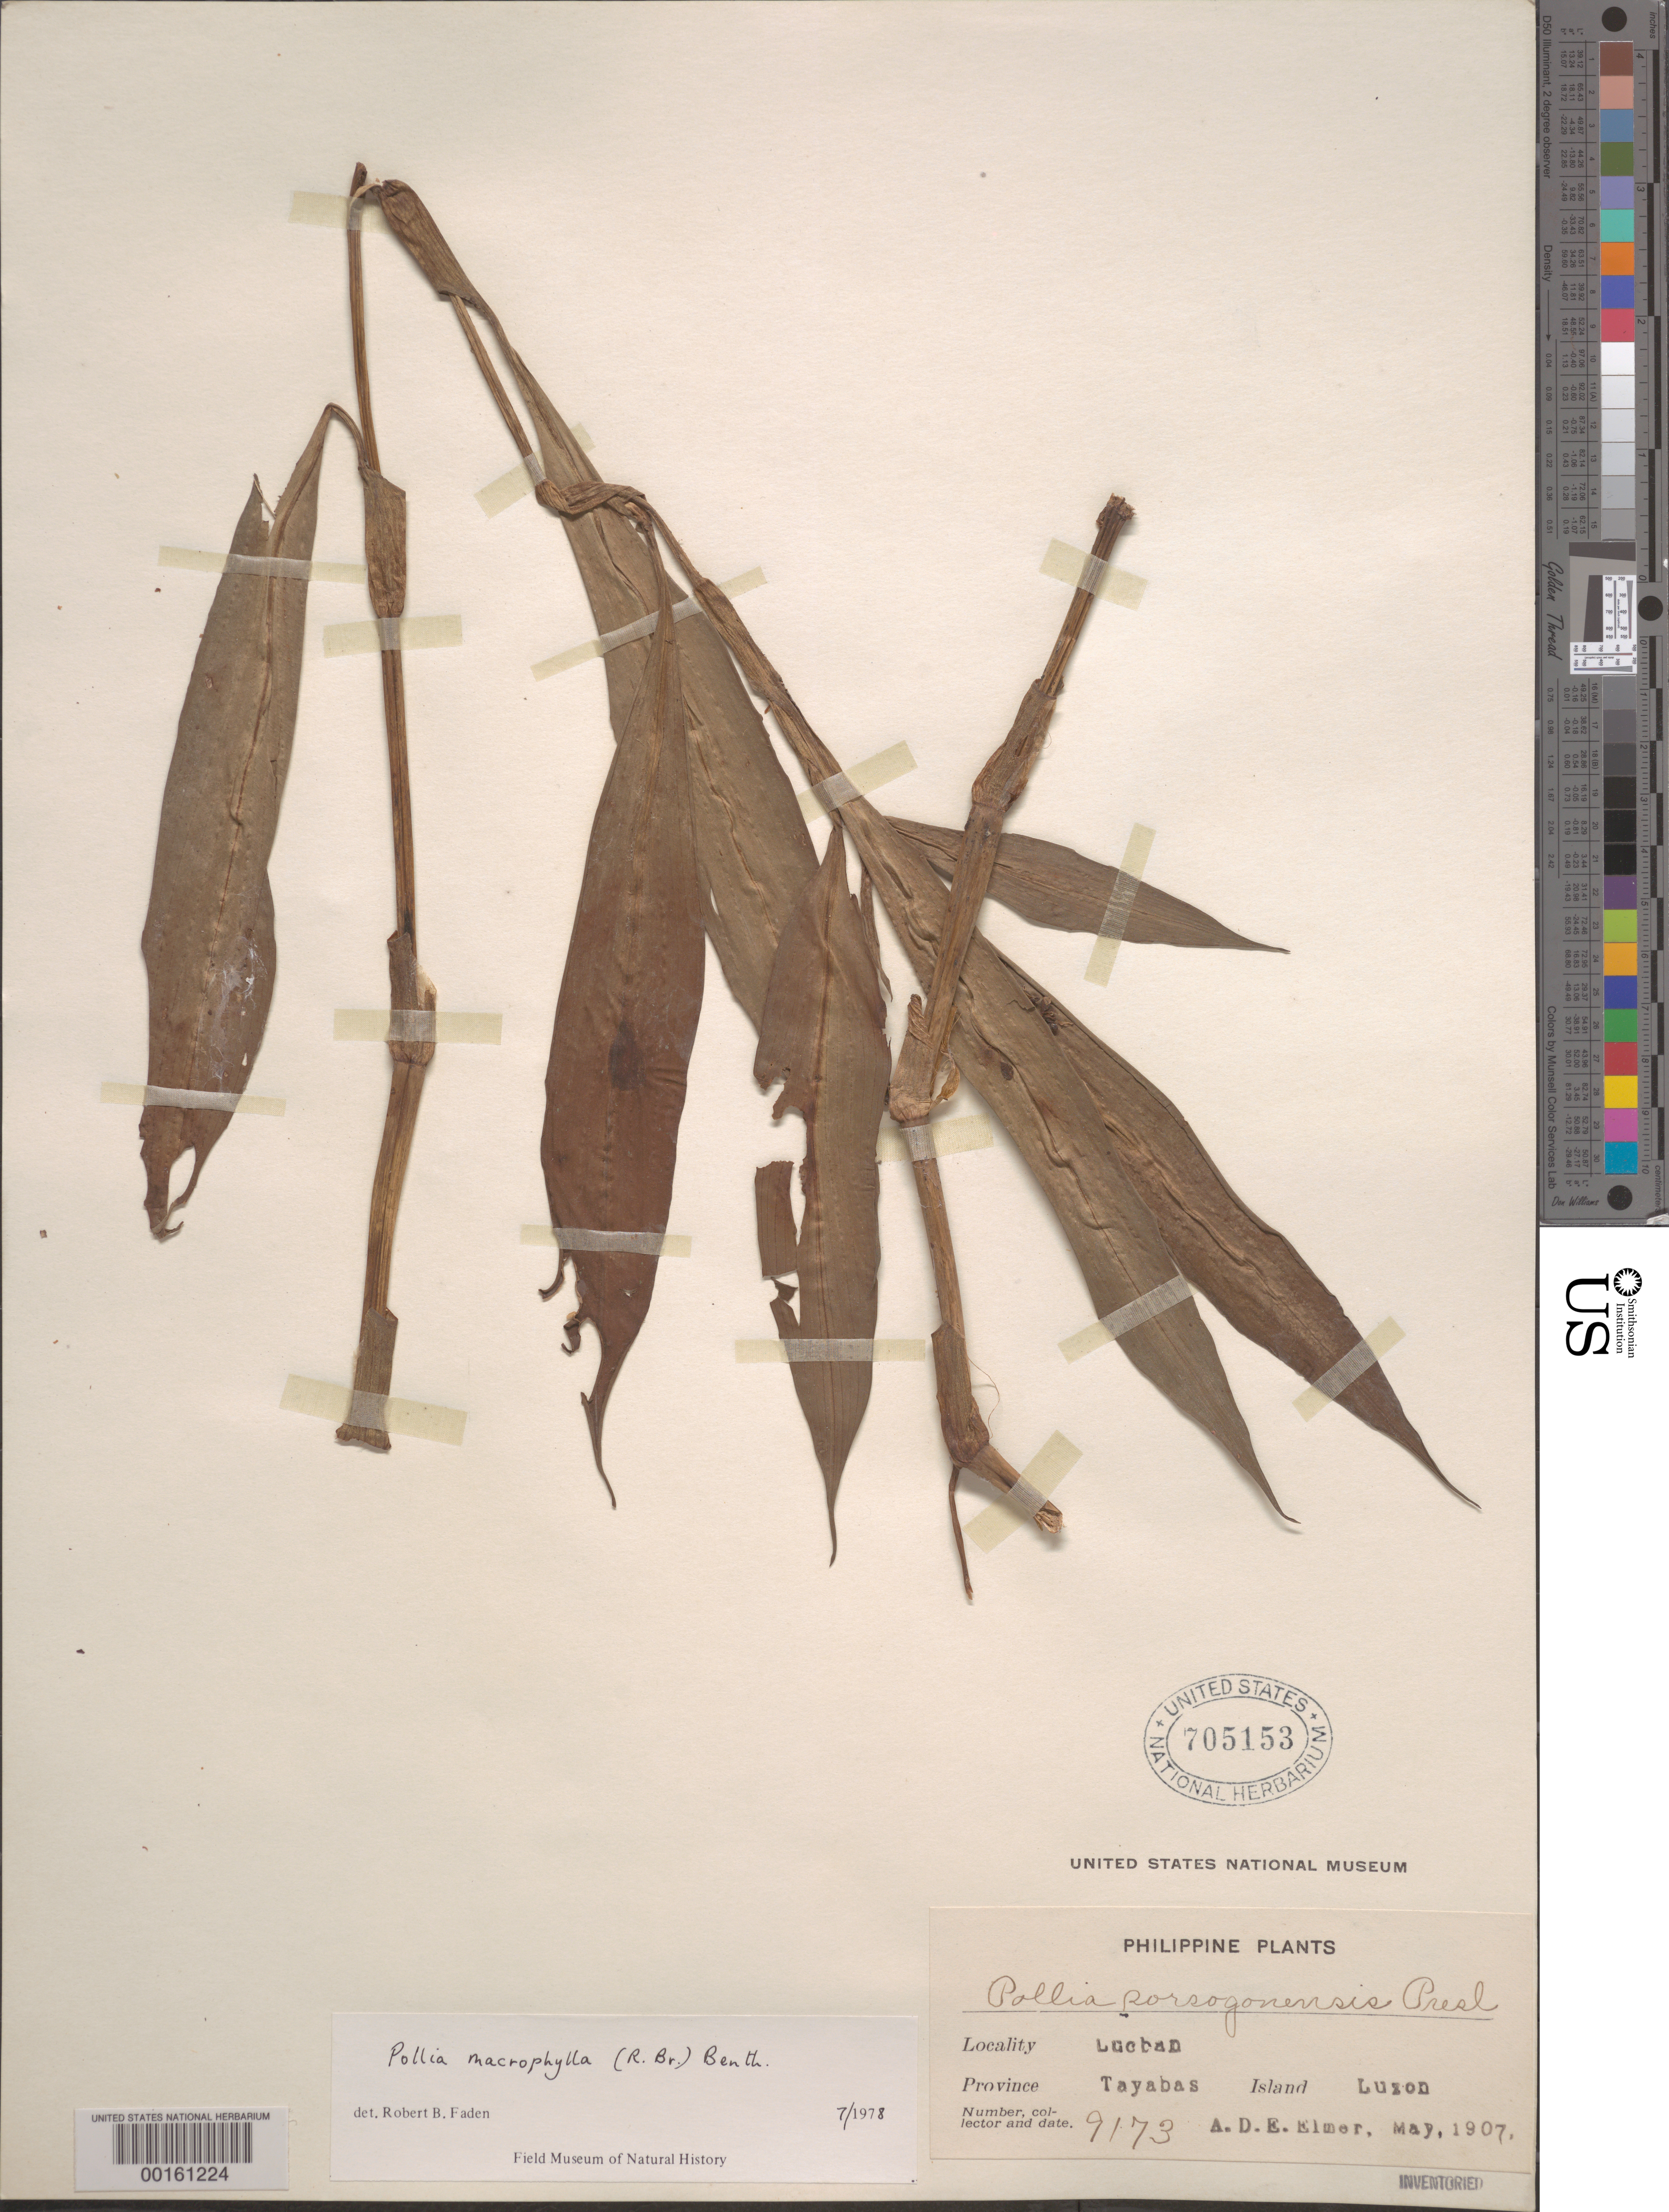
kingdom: Plantae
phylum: Tracheophyta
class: Liliopsida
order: Commelinales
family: Commelinaceae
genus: Pollia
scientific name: Pollia macrophylla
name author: (R. Br.) Benth.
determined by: Faden, Robert B., (US), Smithsonian Institution - National Museum of Natural History (UNITED STATES)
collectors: A. D. E. Elmer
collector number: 9173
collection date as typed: May 1907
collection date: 1907-05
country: Philippines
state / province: Calabarzon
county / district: Quezon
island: Luzon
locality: Lucban, Tayabas Prov. = Quezon Prov.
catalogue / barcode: US 705153